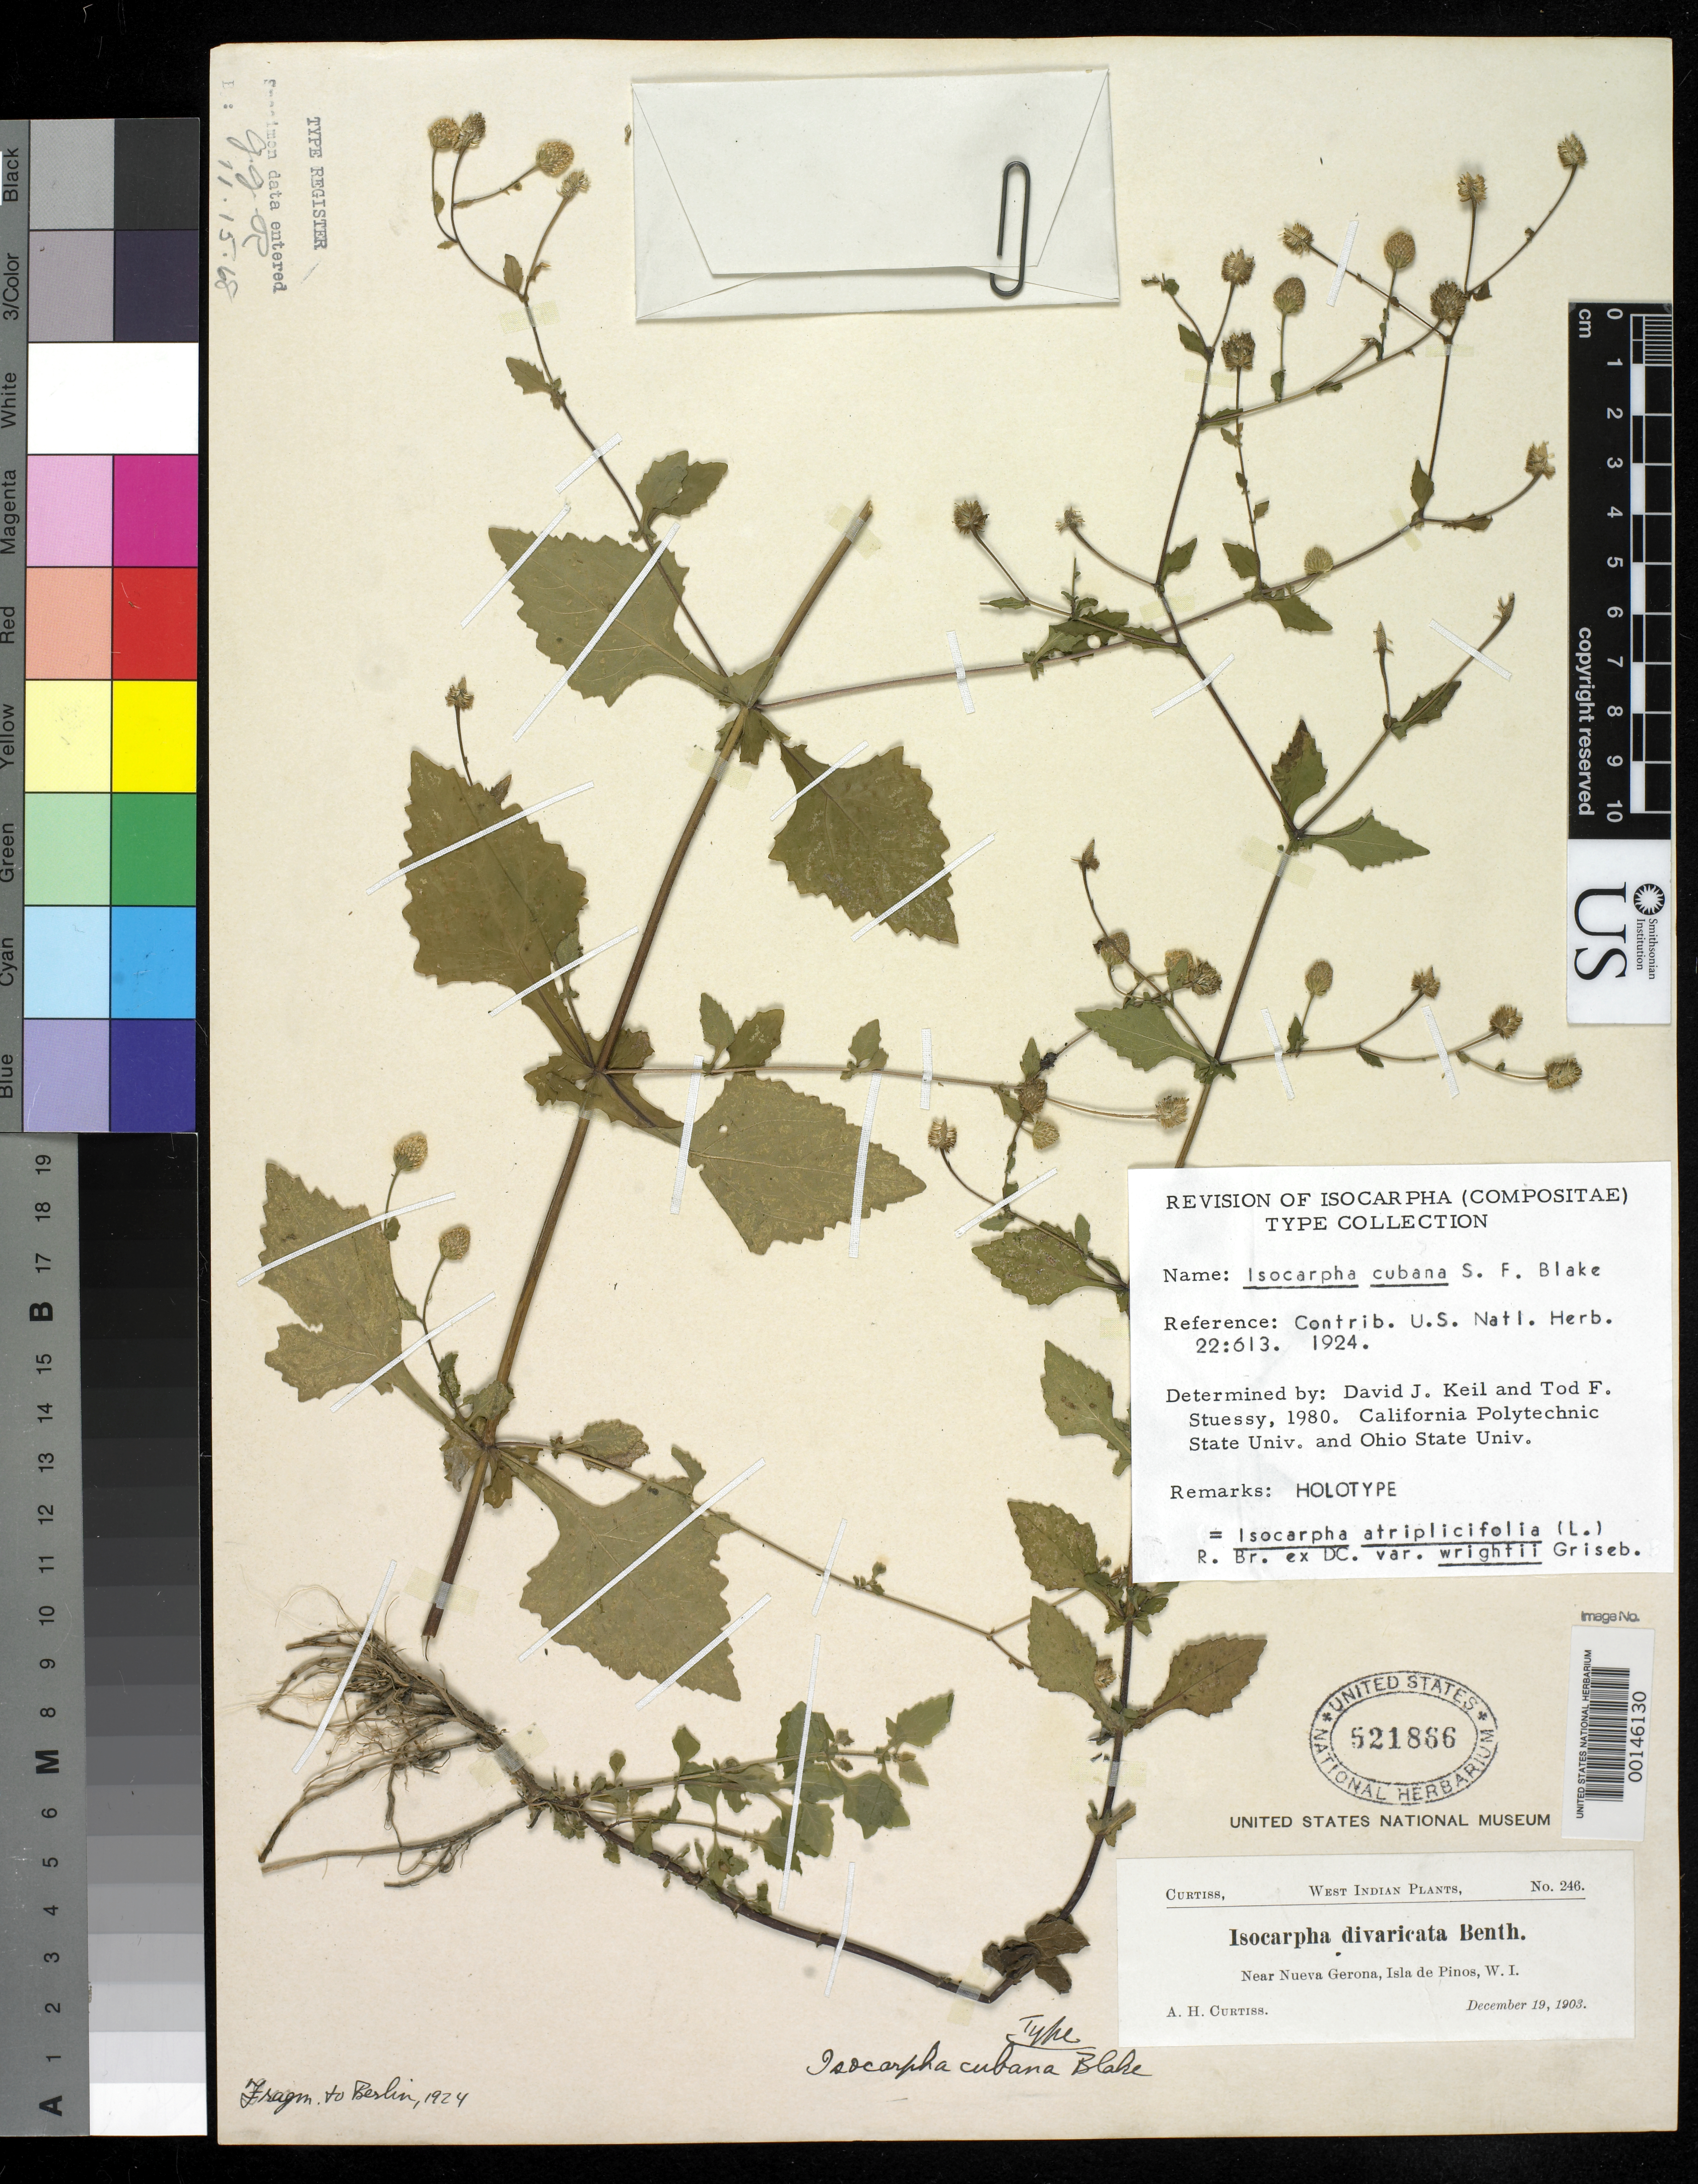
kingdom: Plantae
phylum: Tracheophyta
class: Magnoliopsida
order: Asterales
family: Asteraceae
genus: Isocarpha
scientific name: Isocarpha cubana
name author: S.F. Blake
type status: Holotype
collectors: A. H. Curtiss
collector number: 246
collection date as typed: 19 Dec 1903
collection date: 1903-12-19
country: Cuba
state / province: Isla de La Juventud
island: Isla de La Juventud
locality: Nueva Gerona.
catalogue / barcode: US 521866